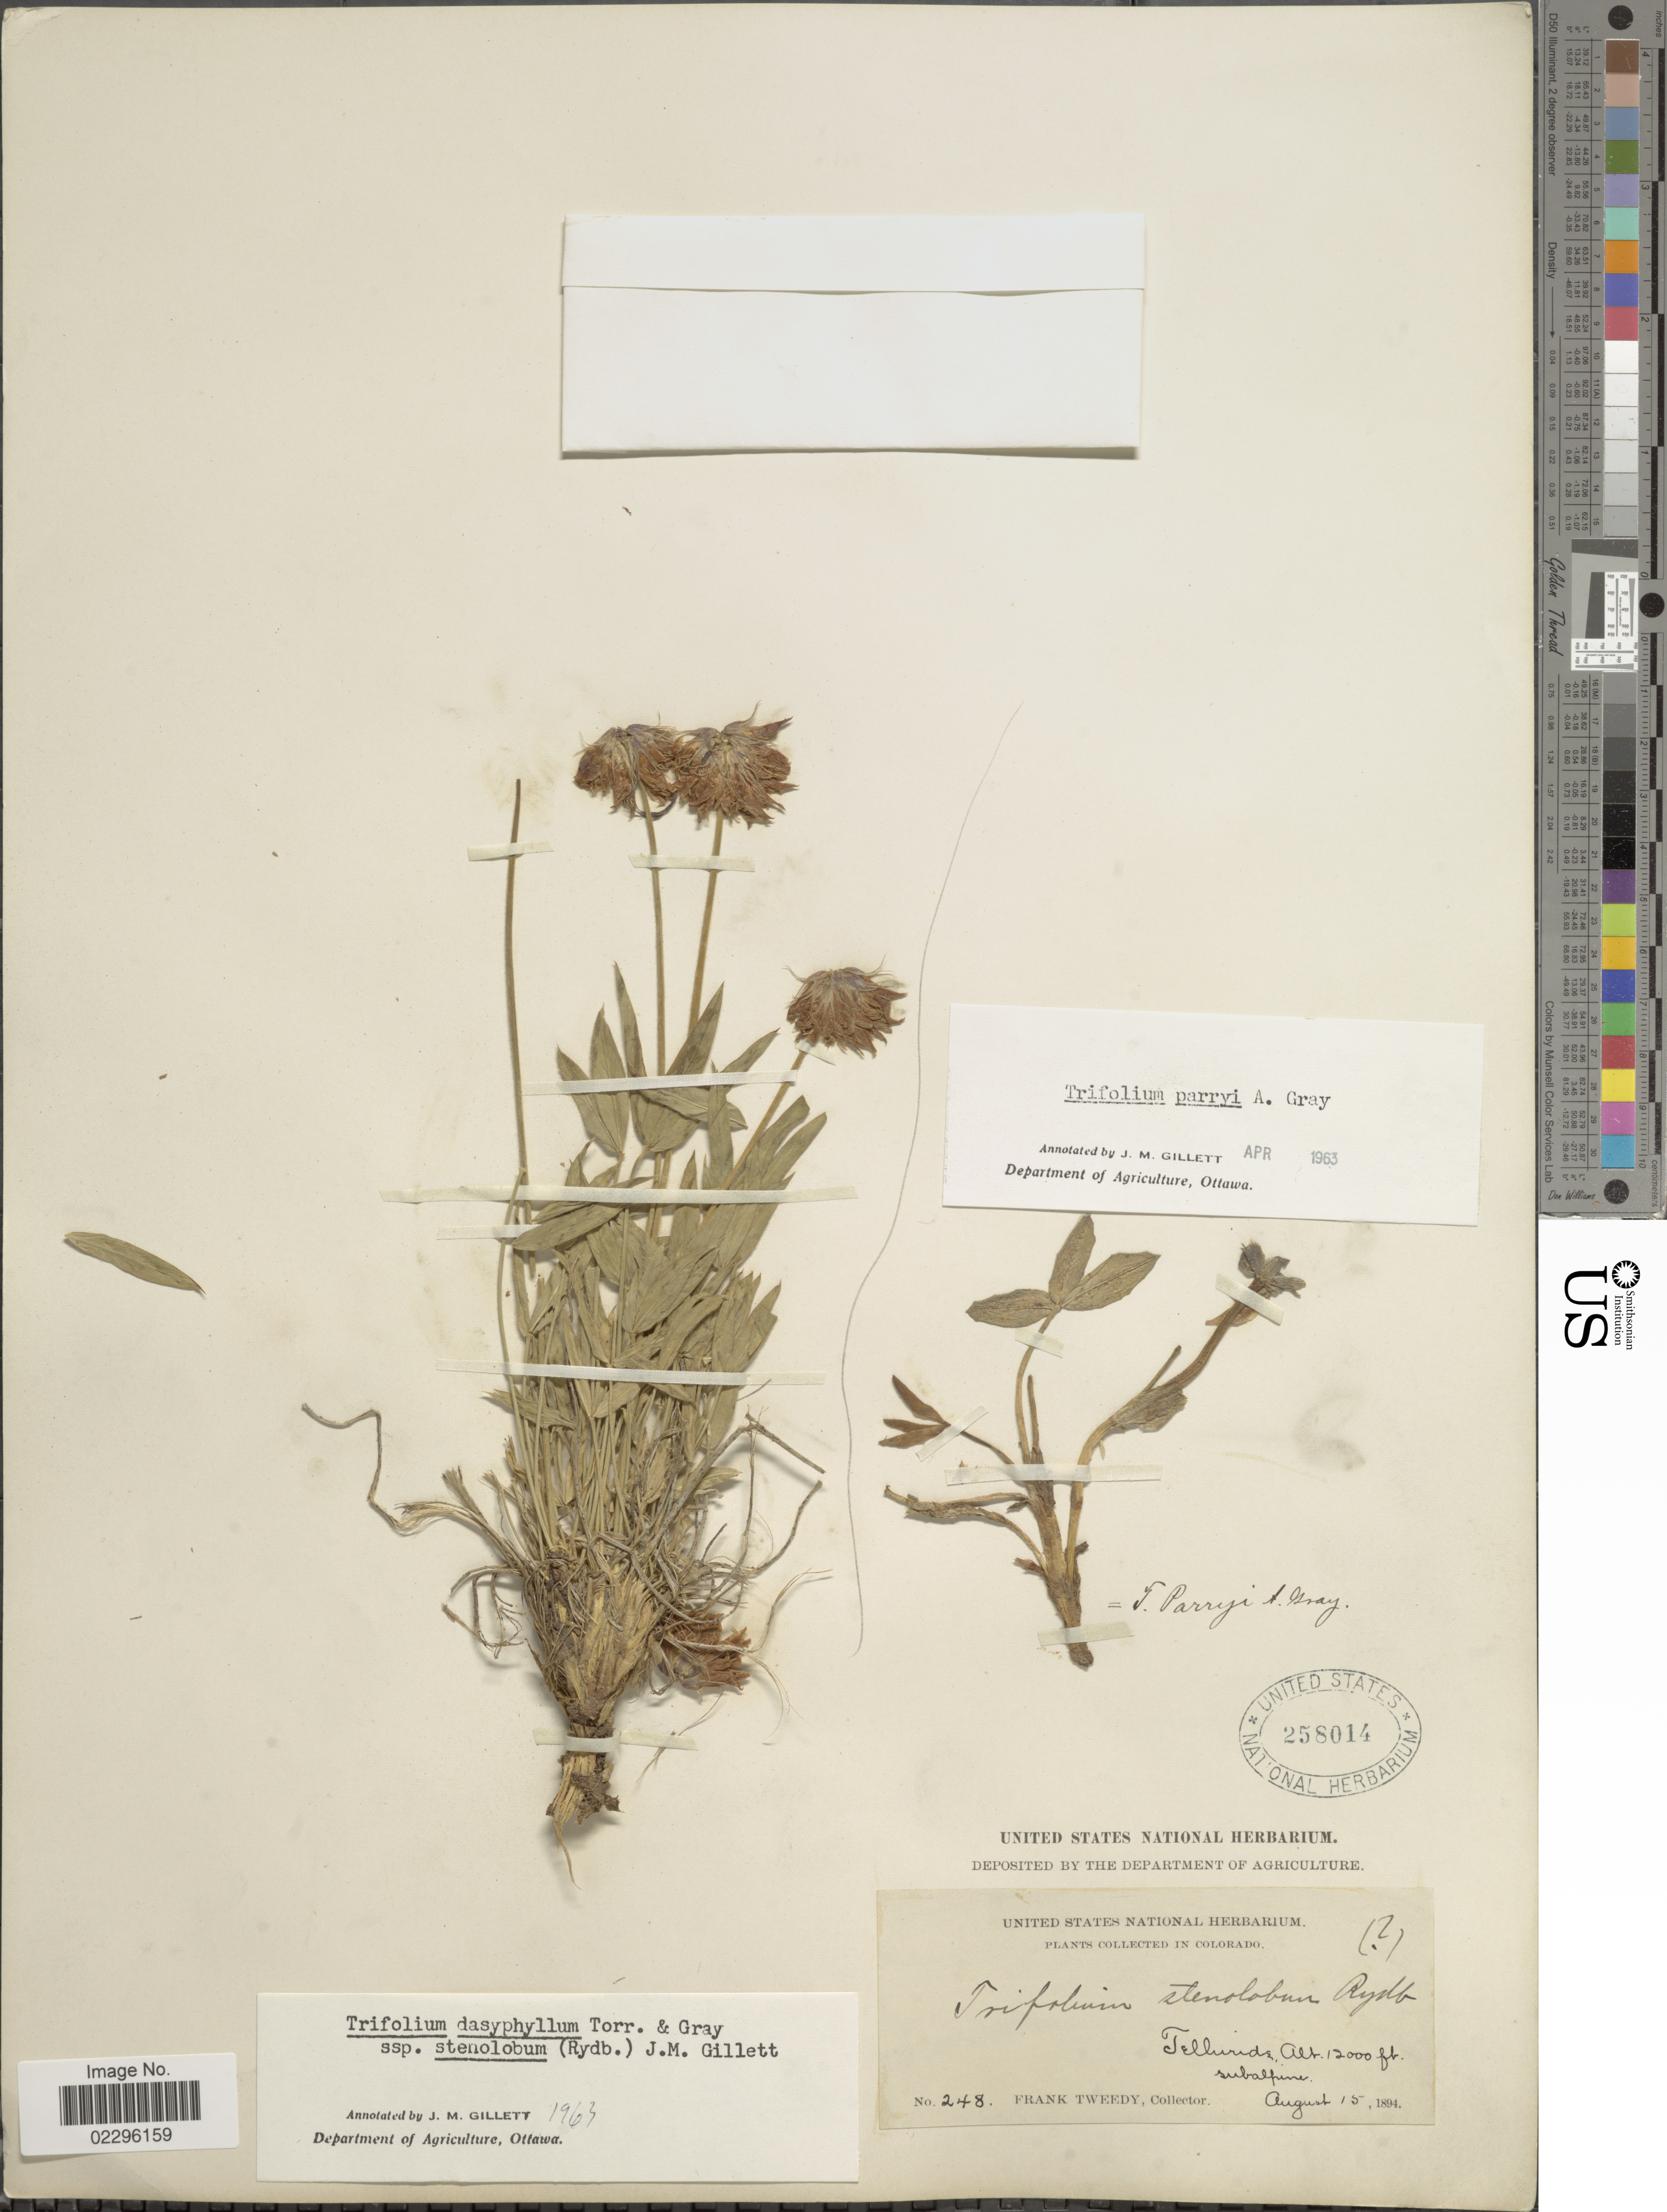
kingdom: Plantae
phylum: Tracheophyta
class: Magnoliopsida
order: Fabales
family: Fabaceae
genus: Trifolium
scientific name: Trifolium dasyphyllum subsp. stenolobum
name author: (Rydb.) J.M. Gillett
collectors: F. Tweedy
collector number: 248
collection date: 1894-08-15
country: United States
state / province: Colorado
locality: Telluride. Subalpine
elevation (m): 3658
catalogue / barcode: US 258014